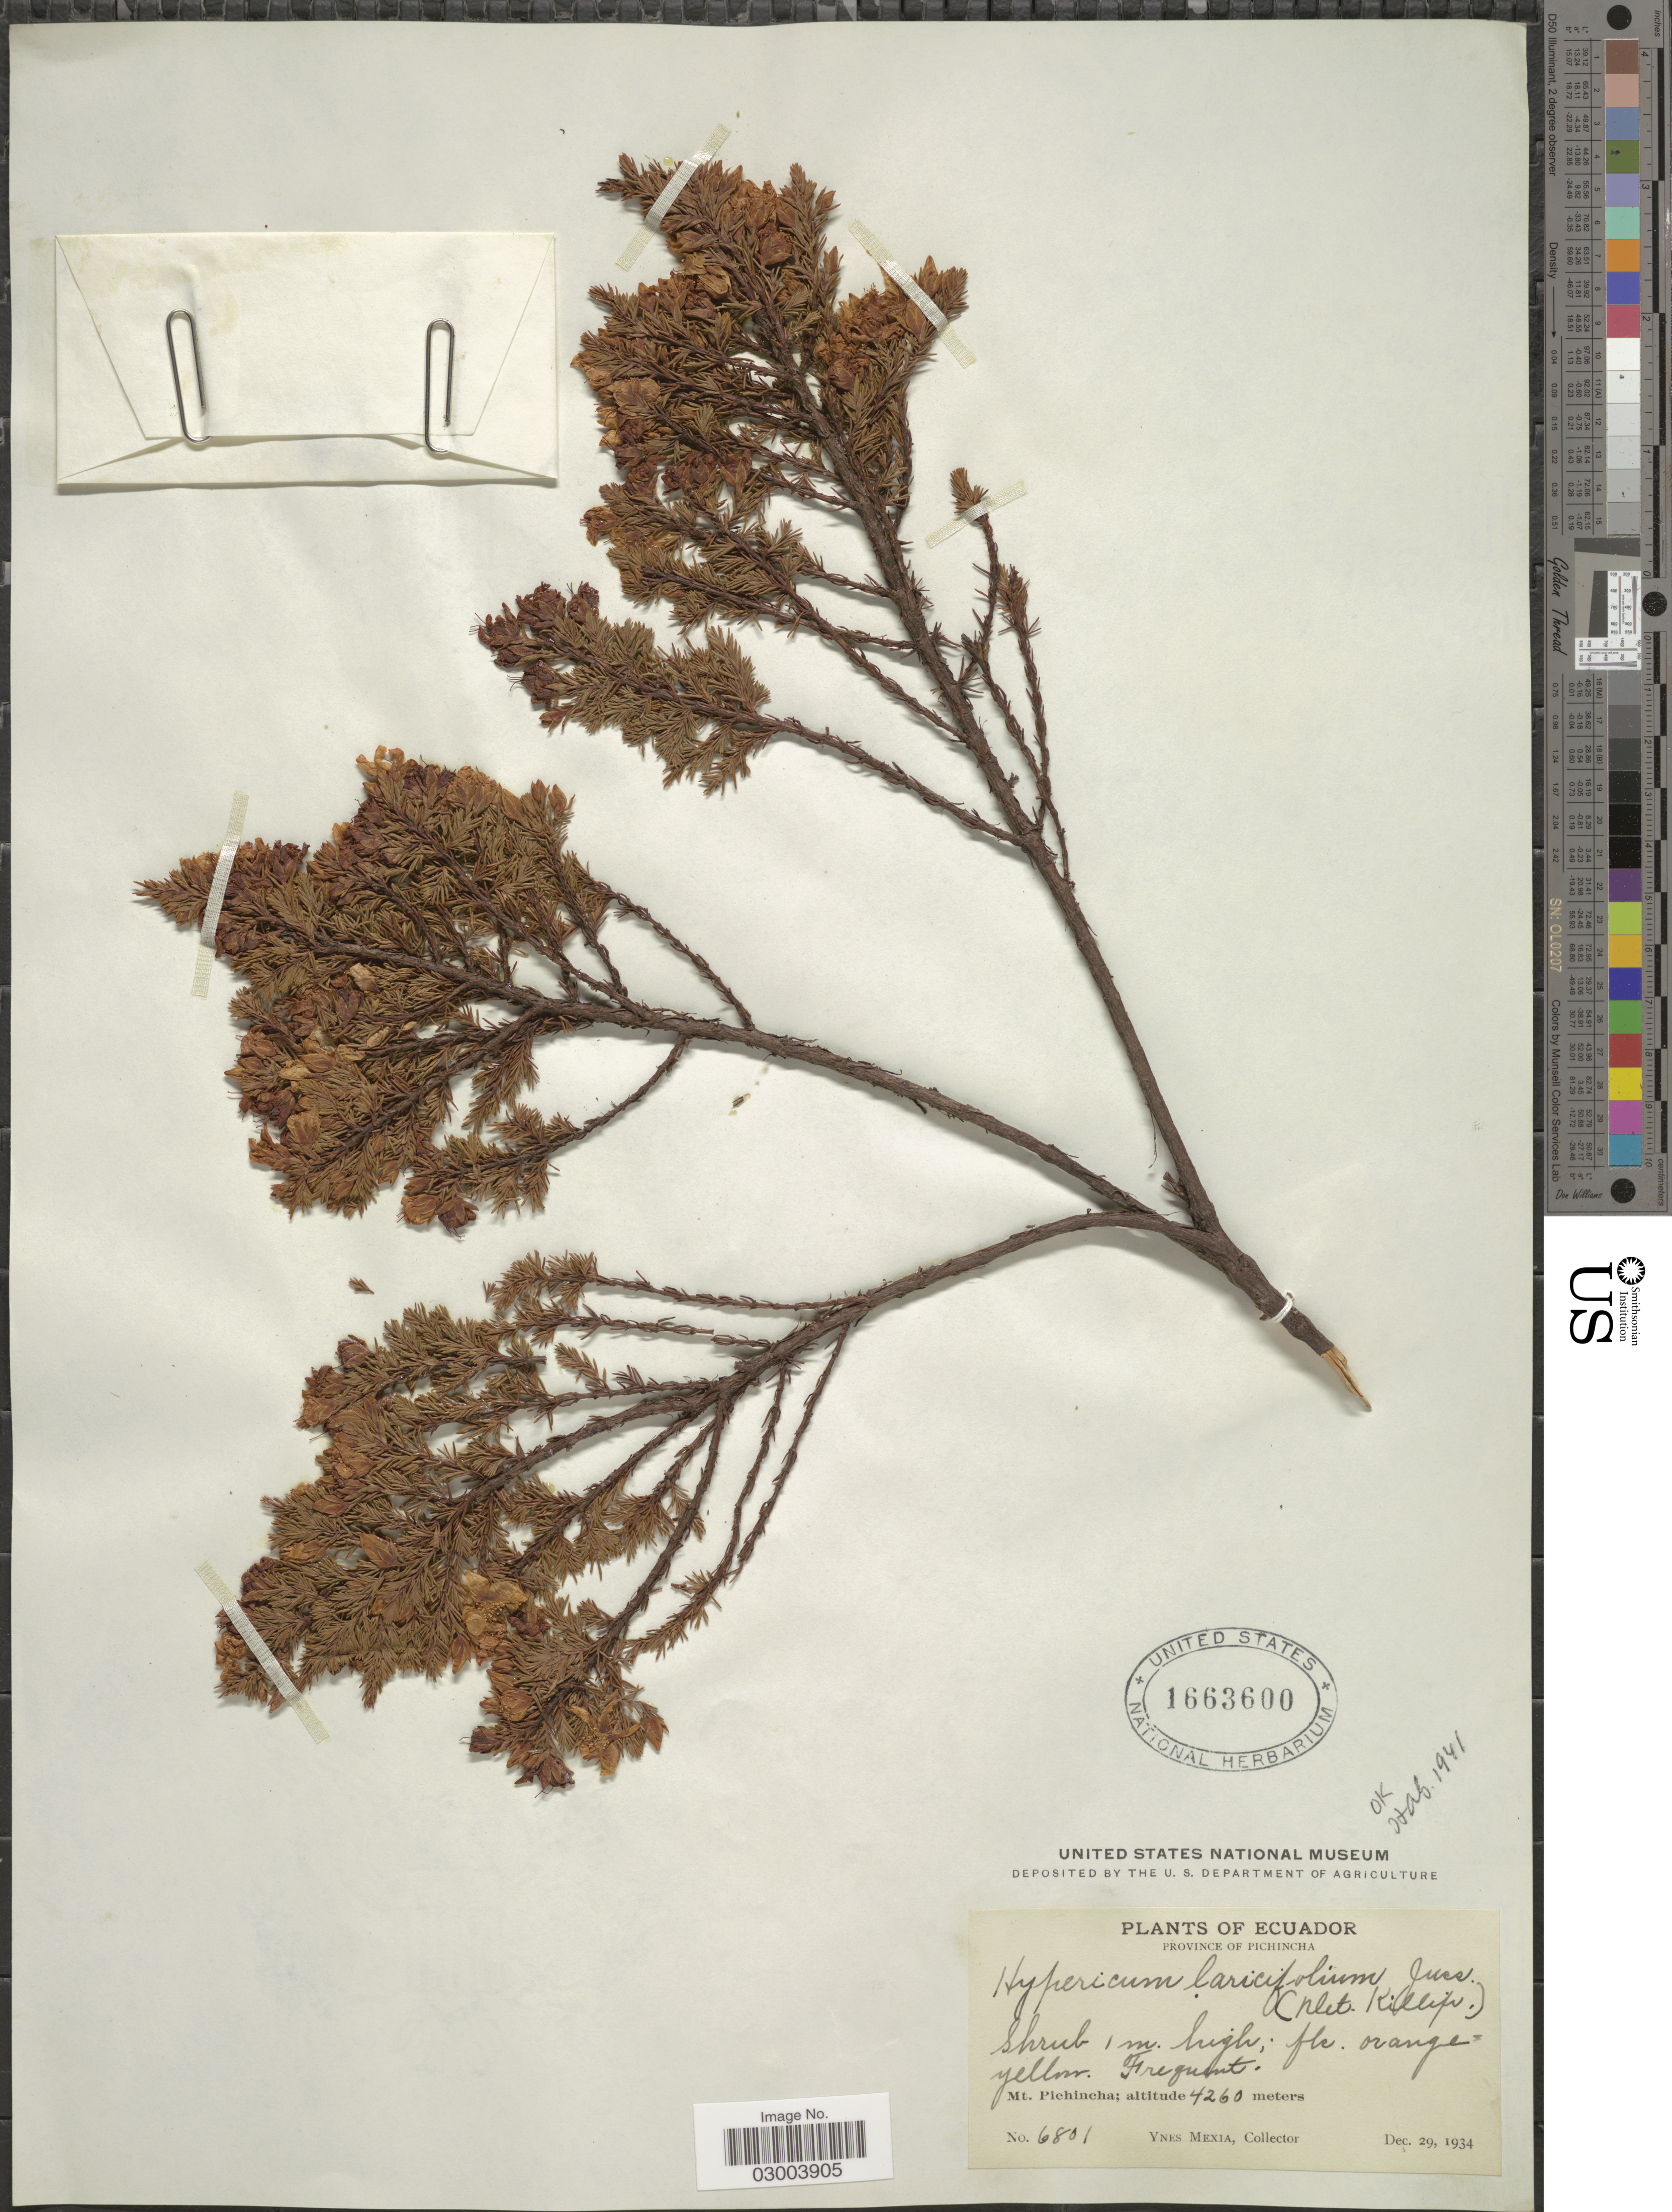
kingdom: Plantae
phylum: Tracheophyta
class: Magnoliopsida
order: Malpighiales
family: Hypericaceae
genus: Hypericum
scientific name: Hypericum laricifolium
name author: Juss.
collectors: Y. Mexia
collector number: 6801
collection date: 1934-12-29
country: Ecuador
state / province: Pichincha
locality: Mt. Pichincha.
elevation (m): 4260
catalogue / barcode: US 1663600